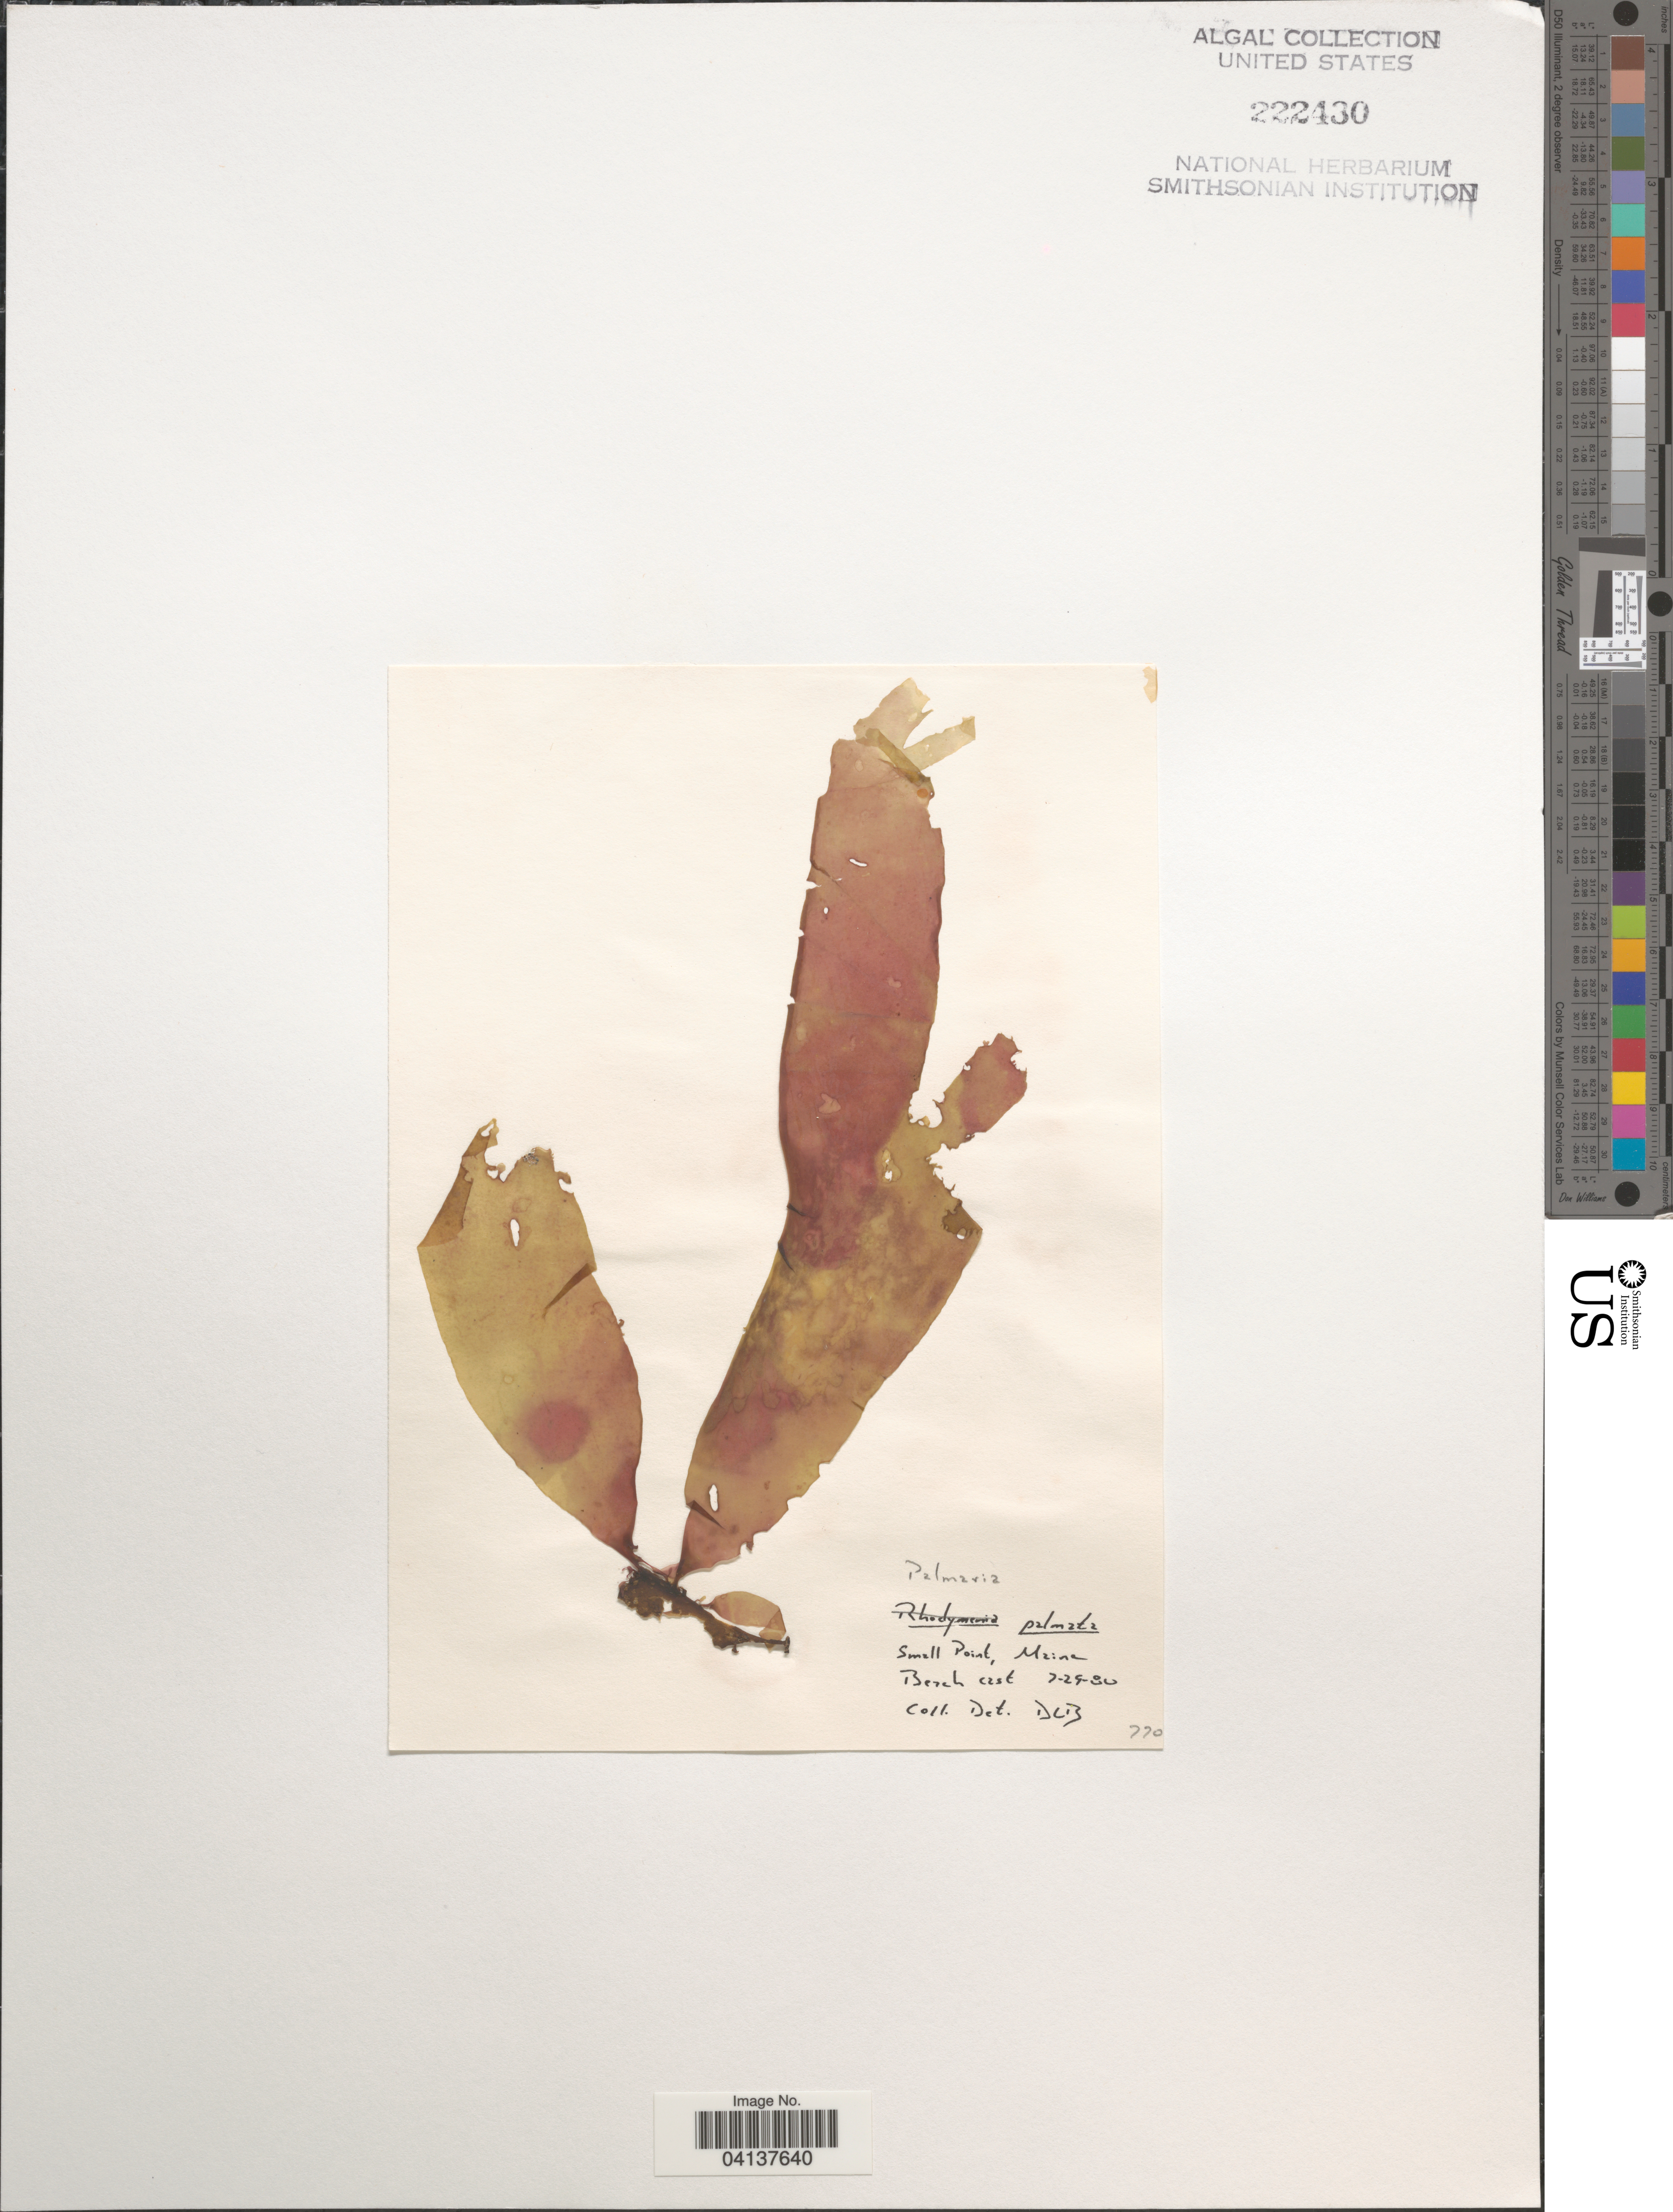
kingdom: Plantae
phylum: Rhodophyta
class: Florideophyceae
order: Palmariales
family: Palmariaceae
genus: Palmaria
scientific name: Palmaria palmata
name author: (L.) F. Weber & D. Mohr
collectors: D. L. B.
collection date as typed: Transcribed d/m/y: 29/7/80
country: United States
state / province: Maine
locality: Small Point. Beach cast.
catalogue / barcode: US 222430